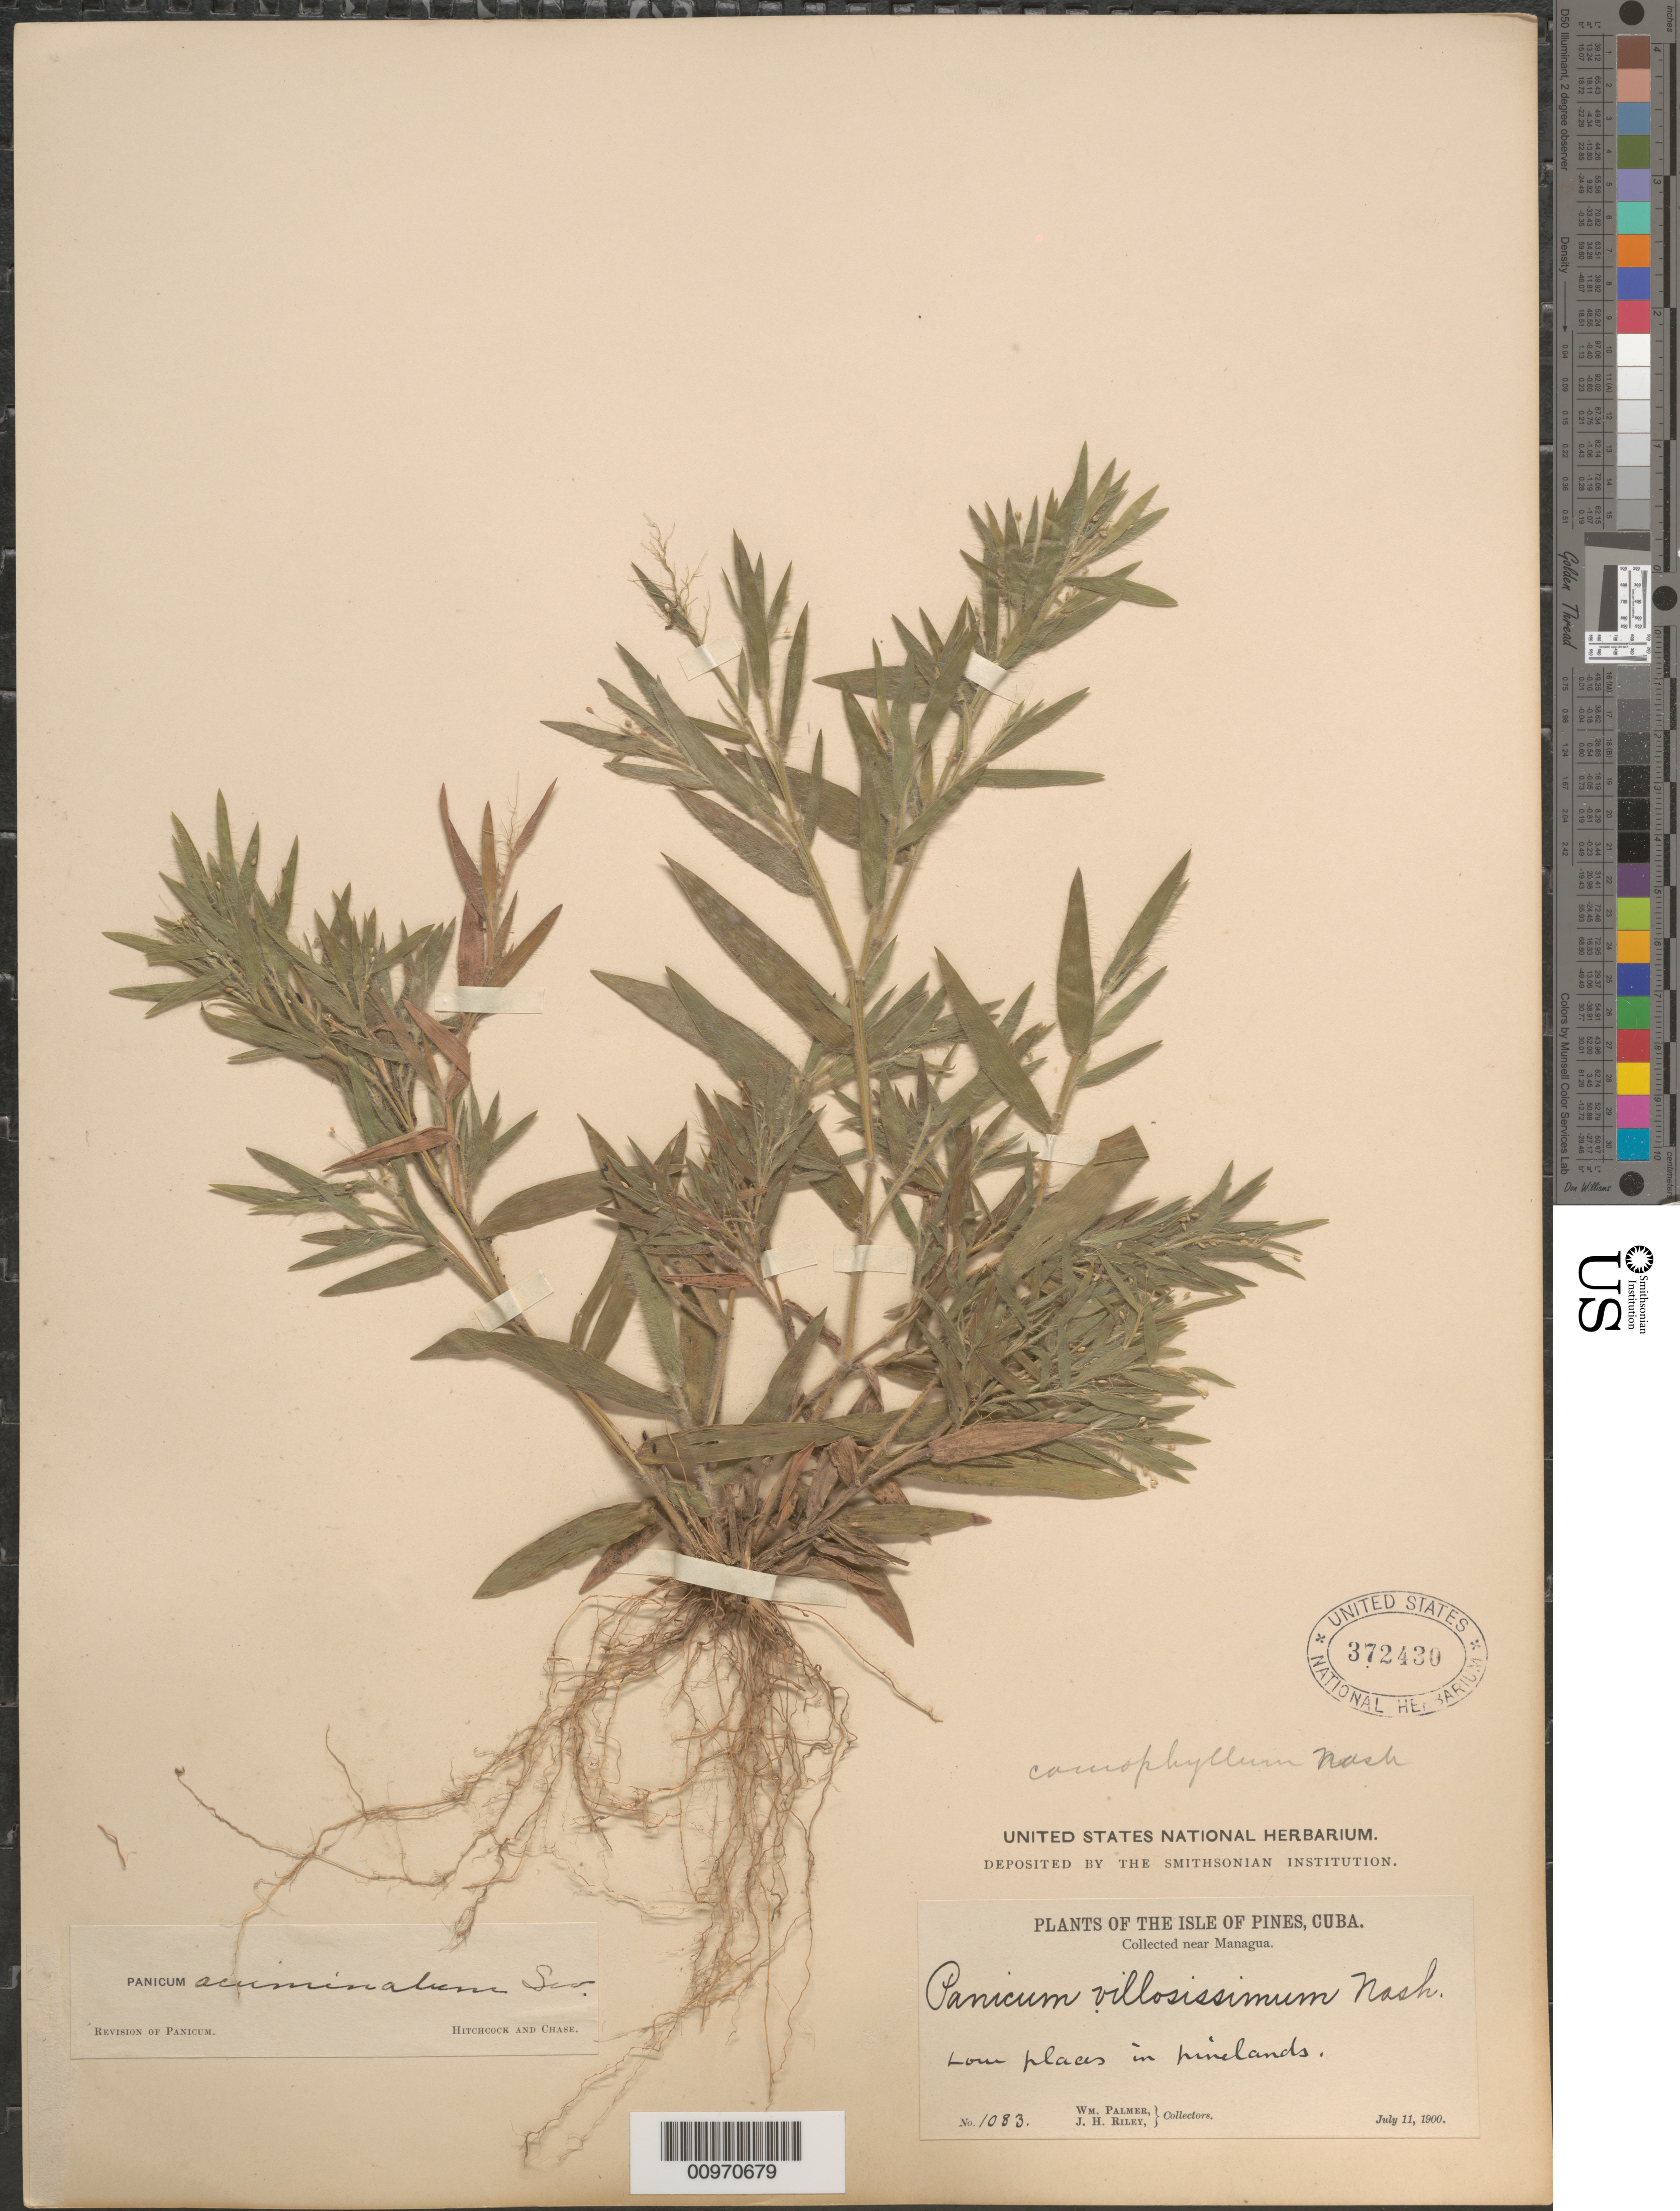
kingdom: Plantae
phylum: Tracheophyta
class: Liliopsida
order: Poales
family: Poaceae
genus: Panicum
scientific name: Panicum acuminatum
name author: Sw.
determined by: Hitchcock, A. S.; Chase, [M.] A.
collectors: W. Palmer & J. H. Riley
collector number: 1083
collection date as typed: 11 Jul 1900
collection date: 1900-07-11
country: Cuba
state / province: Isla de la Juventud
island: Isla de la Juventud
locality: [Isle of Pines], Near Managua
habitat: Low places in pinelands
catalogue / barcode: US 372430